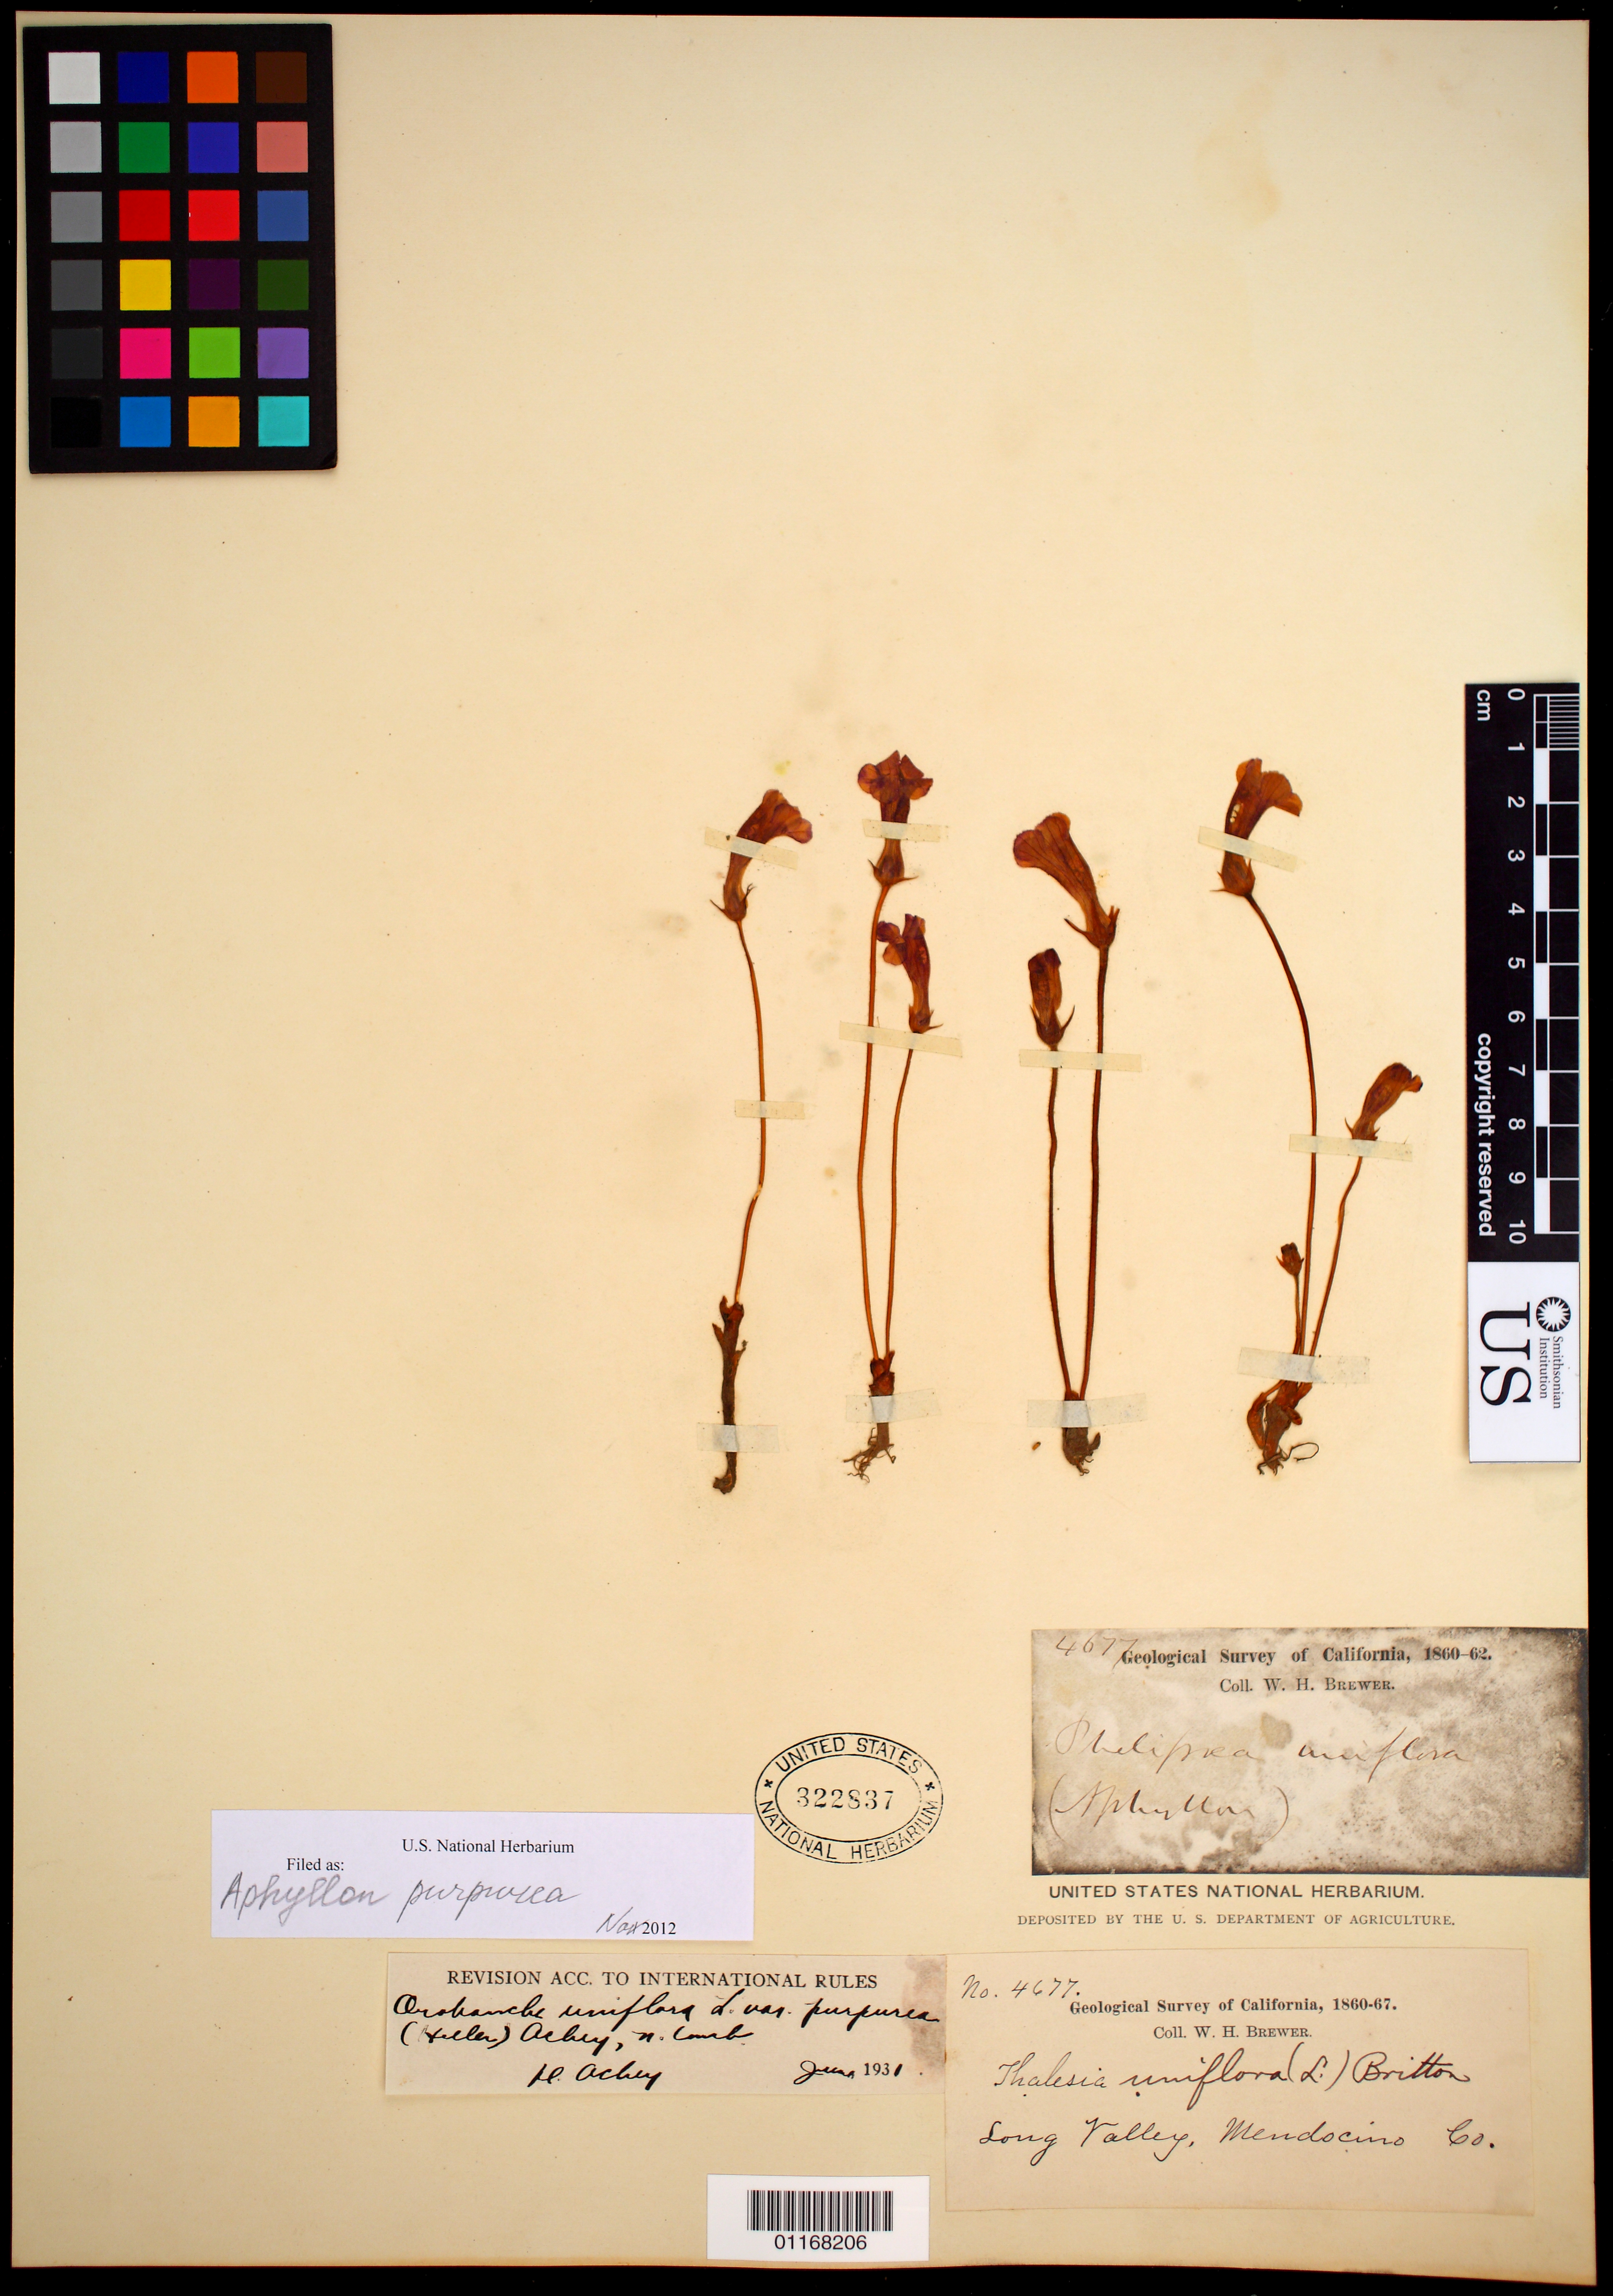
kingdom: Plantae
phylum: Tracheophyta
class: Magnoliopsida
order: Lamiales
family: Orobanchaceae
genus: Aphyllon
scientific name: Aphyllon purpureum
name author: (A. Heller) Holub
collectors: W. H. Brewer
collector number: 4677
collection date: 1860/1867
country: United States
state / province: California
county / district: Mendocino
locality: Long Valley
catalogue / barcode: US 322837